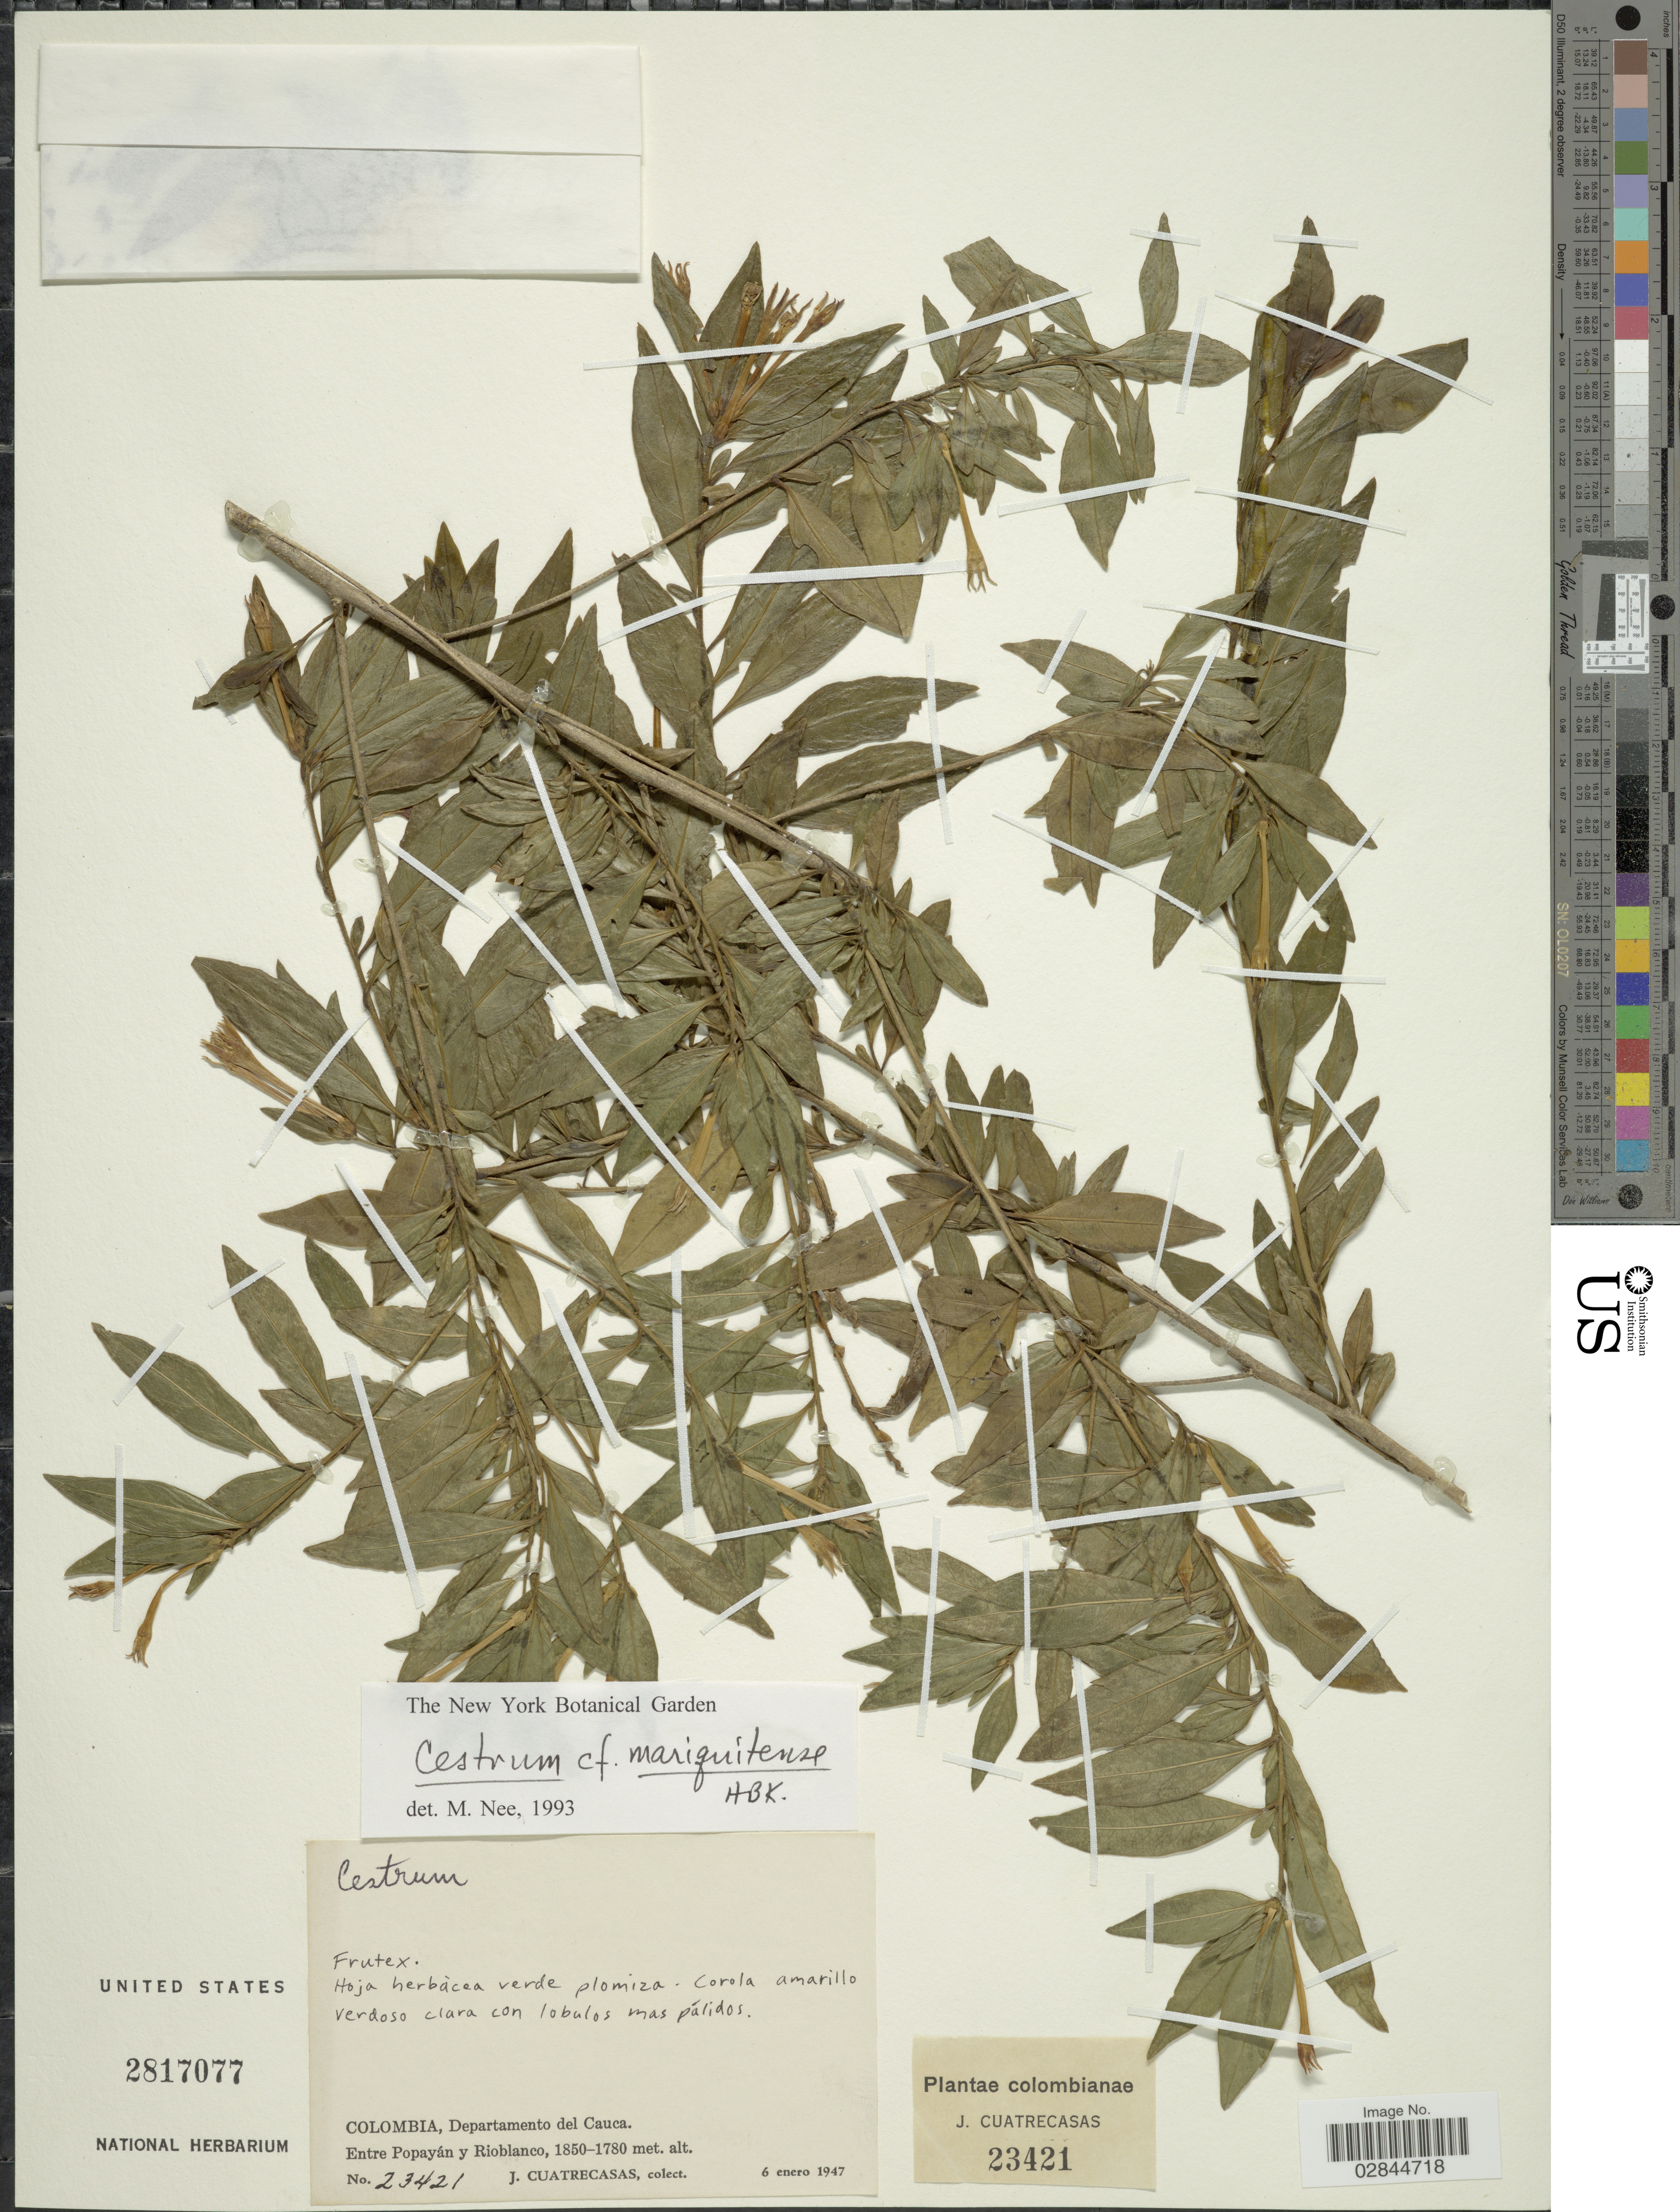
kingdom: Plantae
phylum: Tracheophyta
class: Magnoliopsida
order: Solanales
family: Solanaceae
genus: Cestrum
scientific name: Cestrum mariquitense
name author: Kunth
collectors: J. Cuatrecasas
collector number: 23421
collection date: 1947-01-06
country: Colombia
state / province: Cauca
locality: Departamento del Cauca. Entre Popáyan y Rioblanco.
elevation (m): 1780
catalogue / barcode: US 2817077